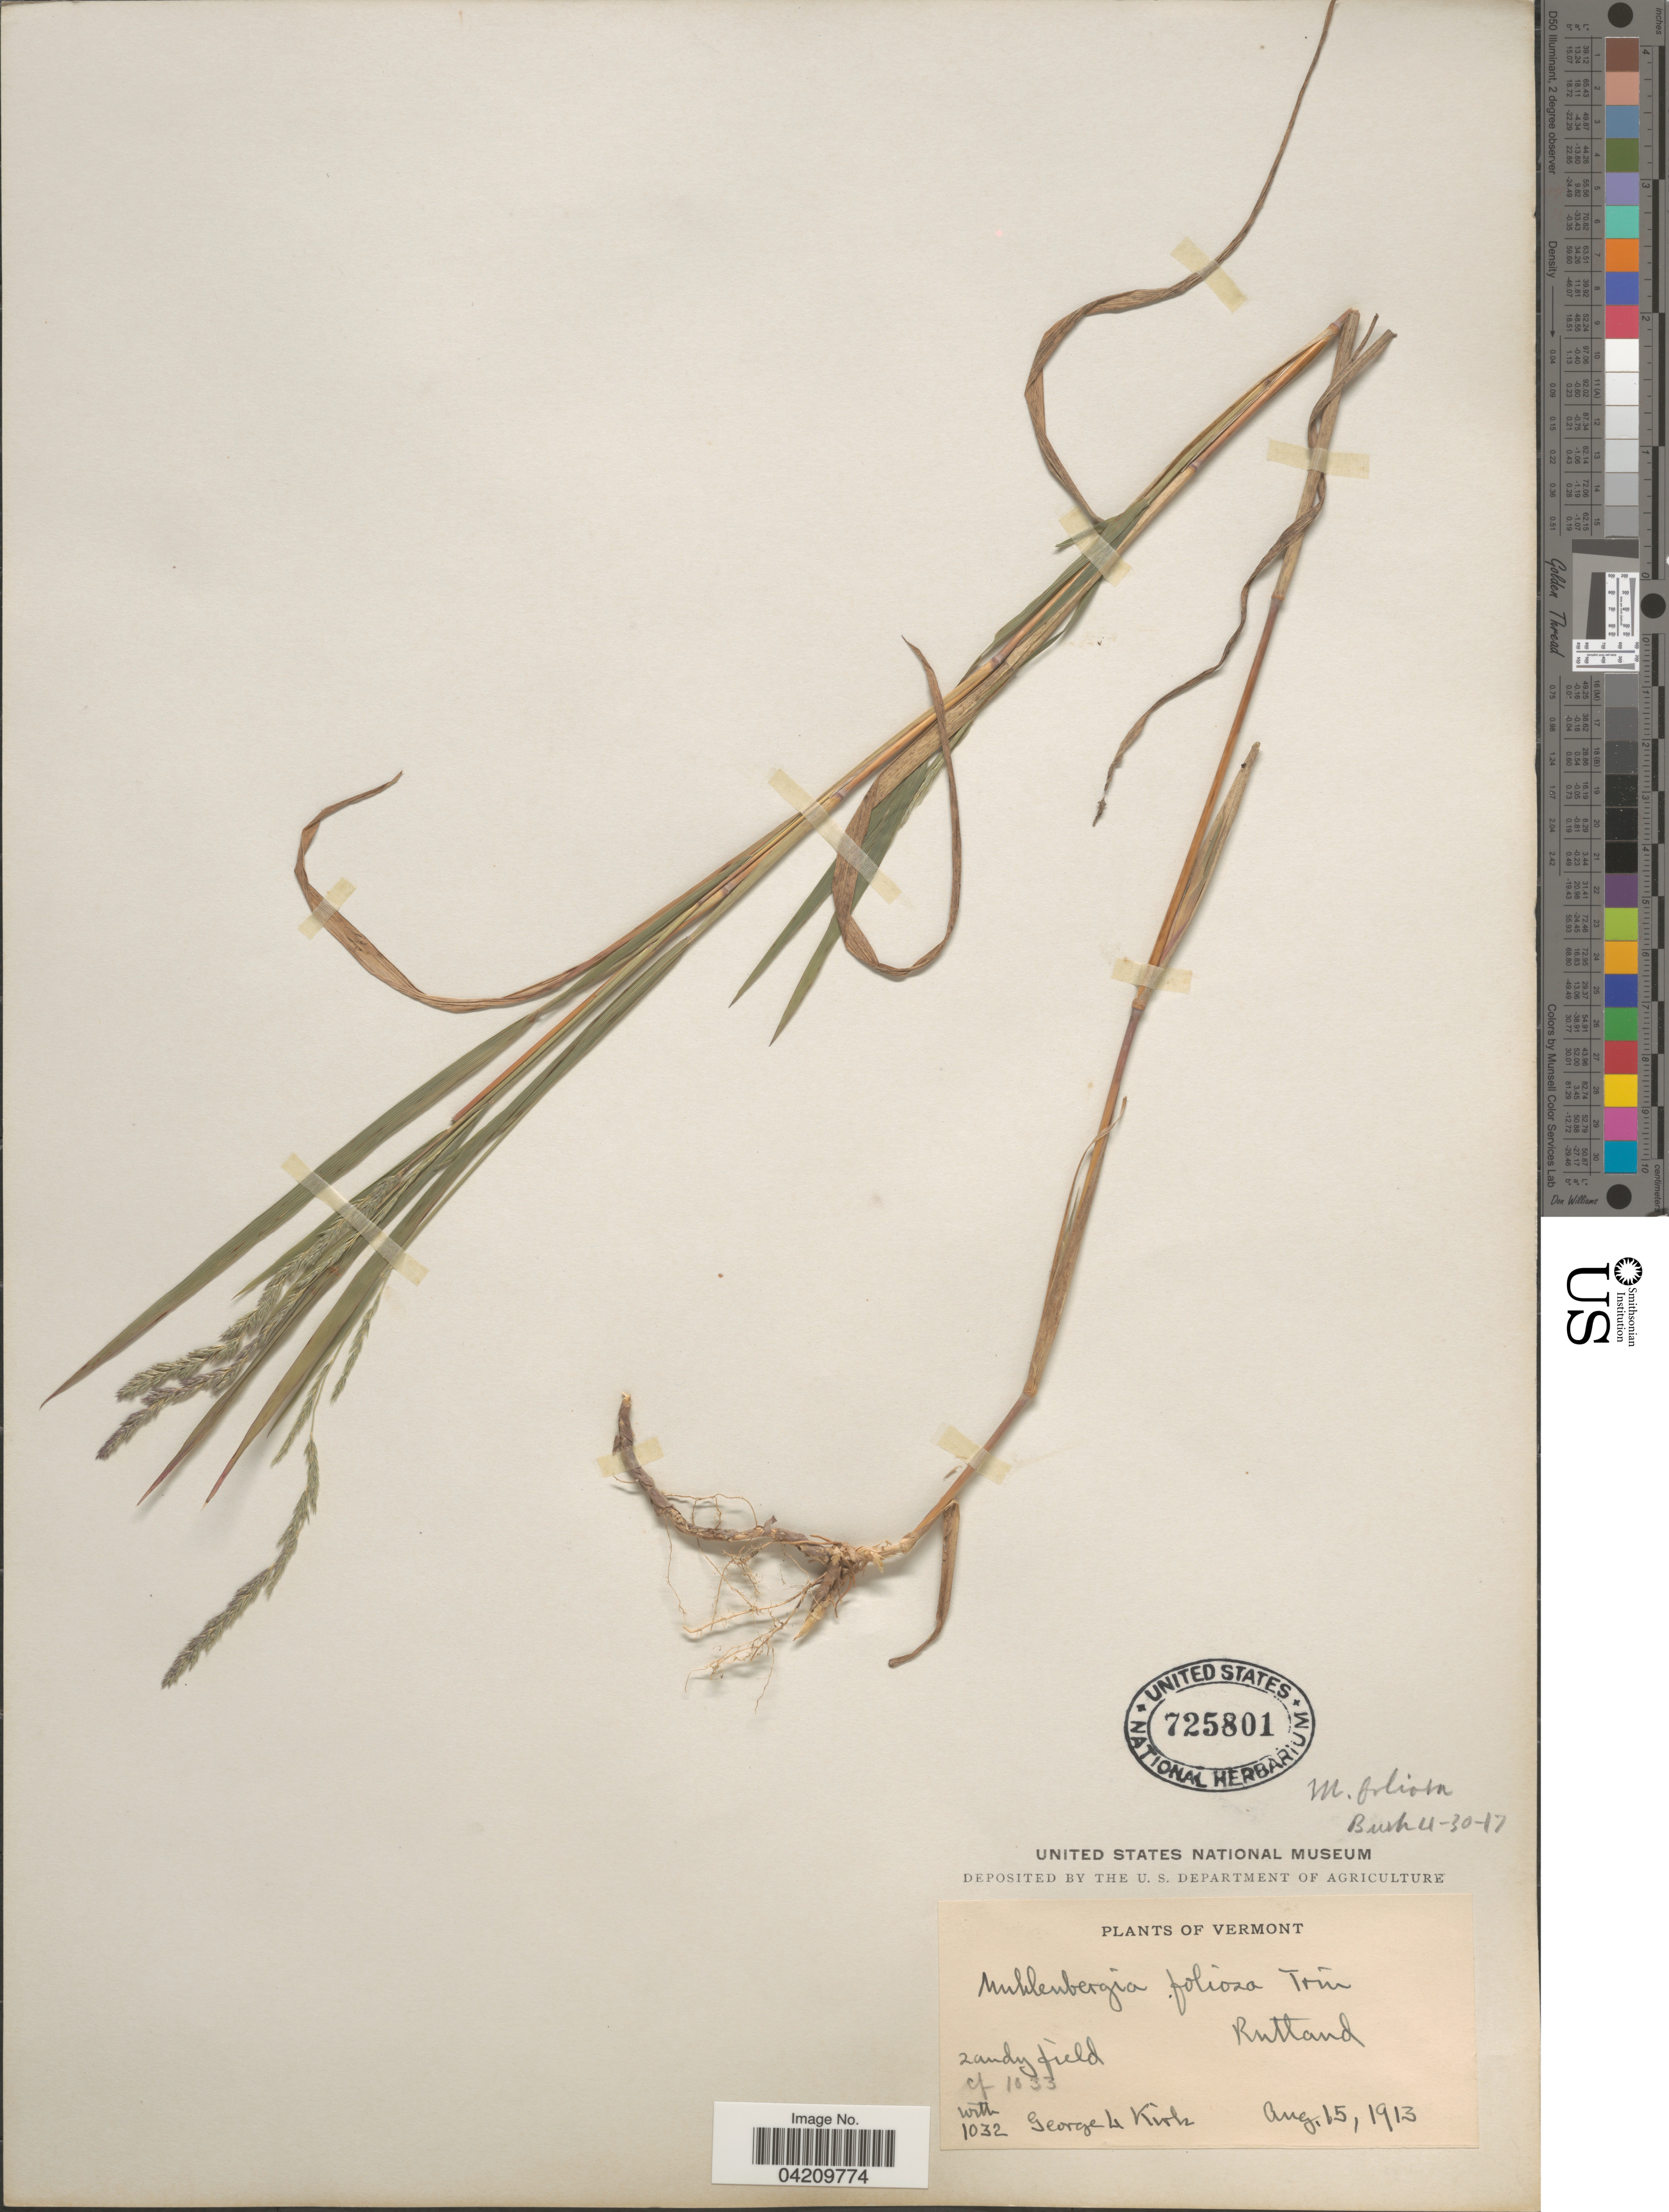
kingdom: Plantae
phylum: Tracheophyta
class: Liliopsida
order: Poales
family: Poaceae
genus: Muhlenbergia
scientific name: Muhlenbergia mexicana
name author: (L.) Trin.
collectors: G. Kirk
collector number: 1032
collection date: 1913-08-15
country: United States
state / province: Vermont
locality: Rutland.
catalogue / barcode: US 725801